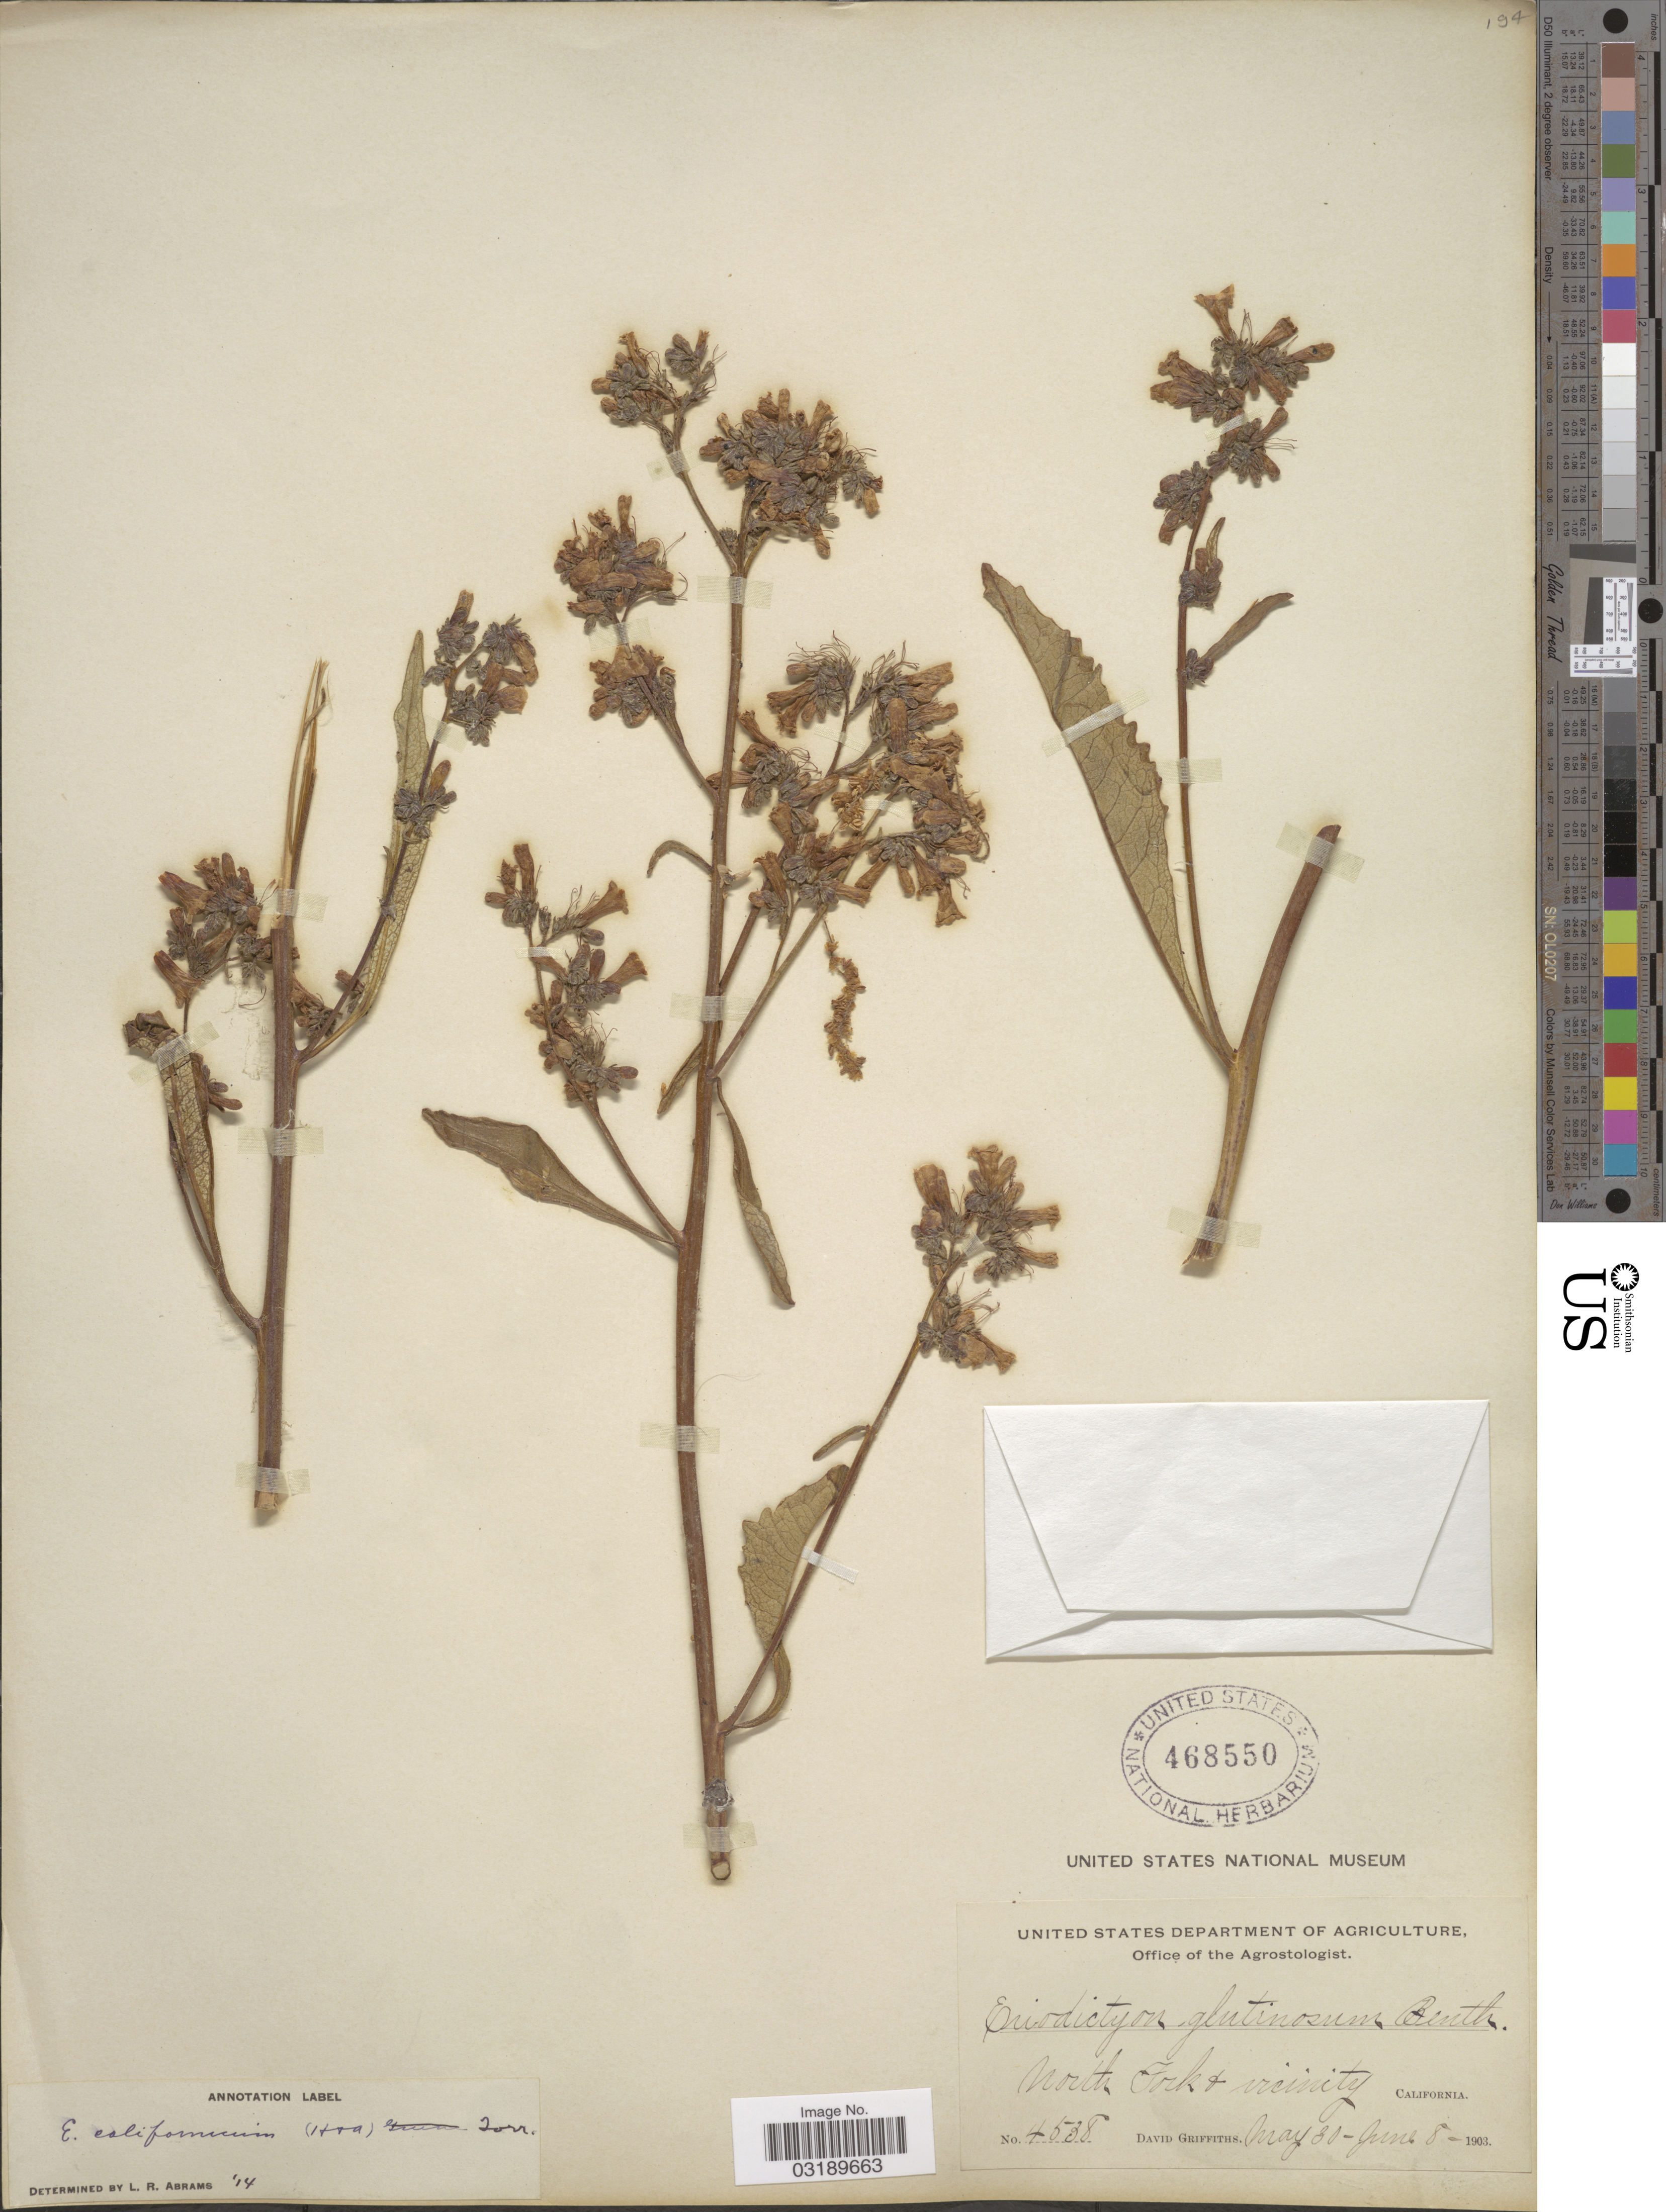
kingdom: Plantae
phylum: Tracheophyta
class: Magnoliopsida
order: Boraginales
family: Namaceae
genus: Eriodictyon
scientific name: Eriodictyon californicum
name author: (Hook. & Arn.) Torr.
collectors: D. Griffiths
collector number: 4538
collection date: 1903-05-30/1903-06-08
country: United States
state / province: California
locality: North Fork & vicinity.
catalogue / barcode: US 468550